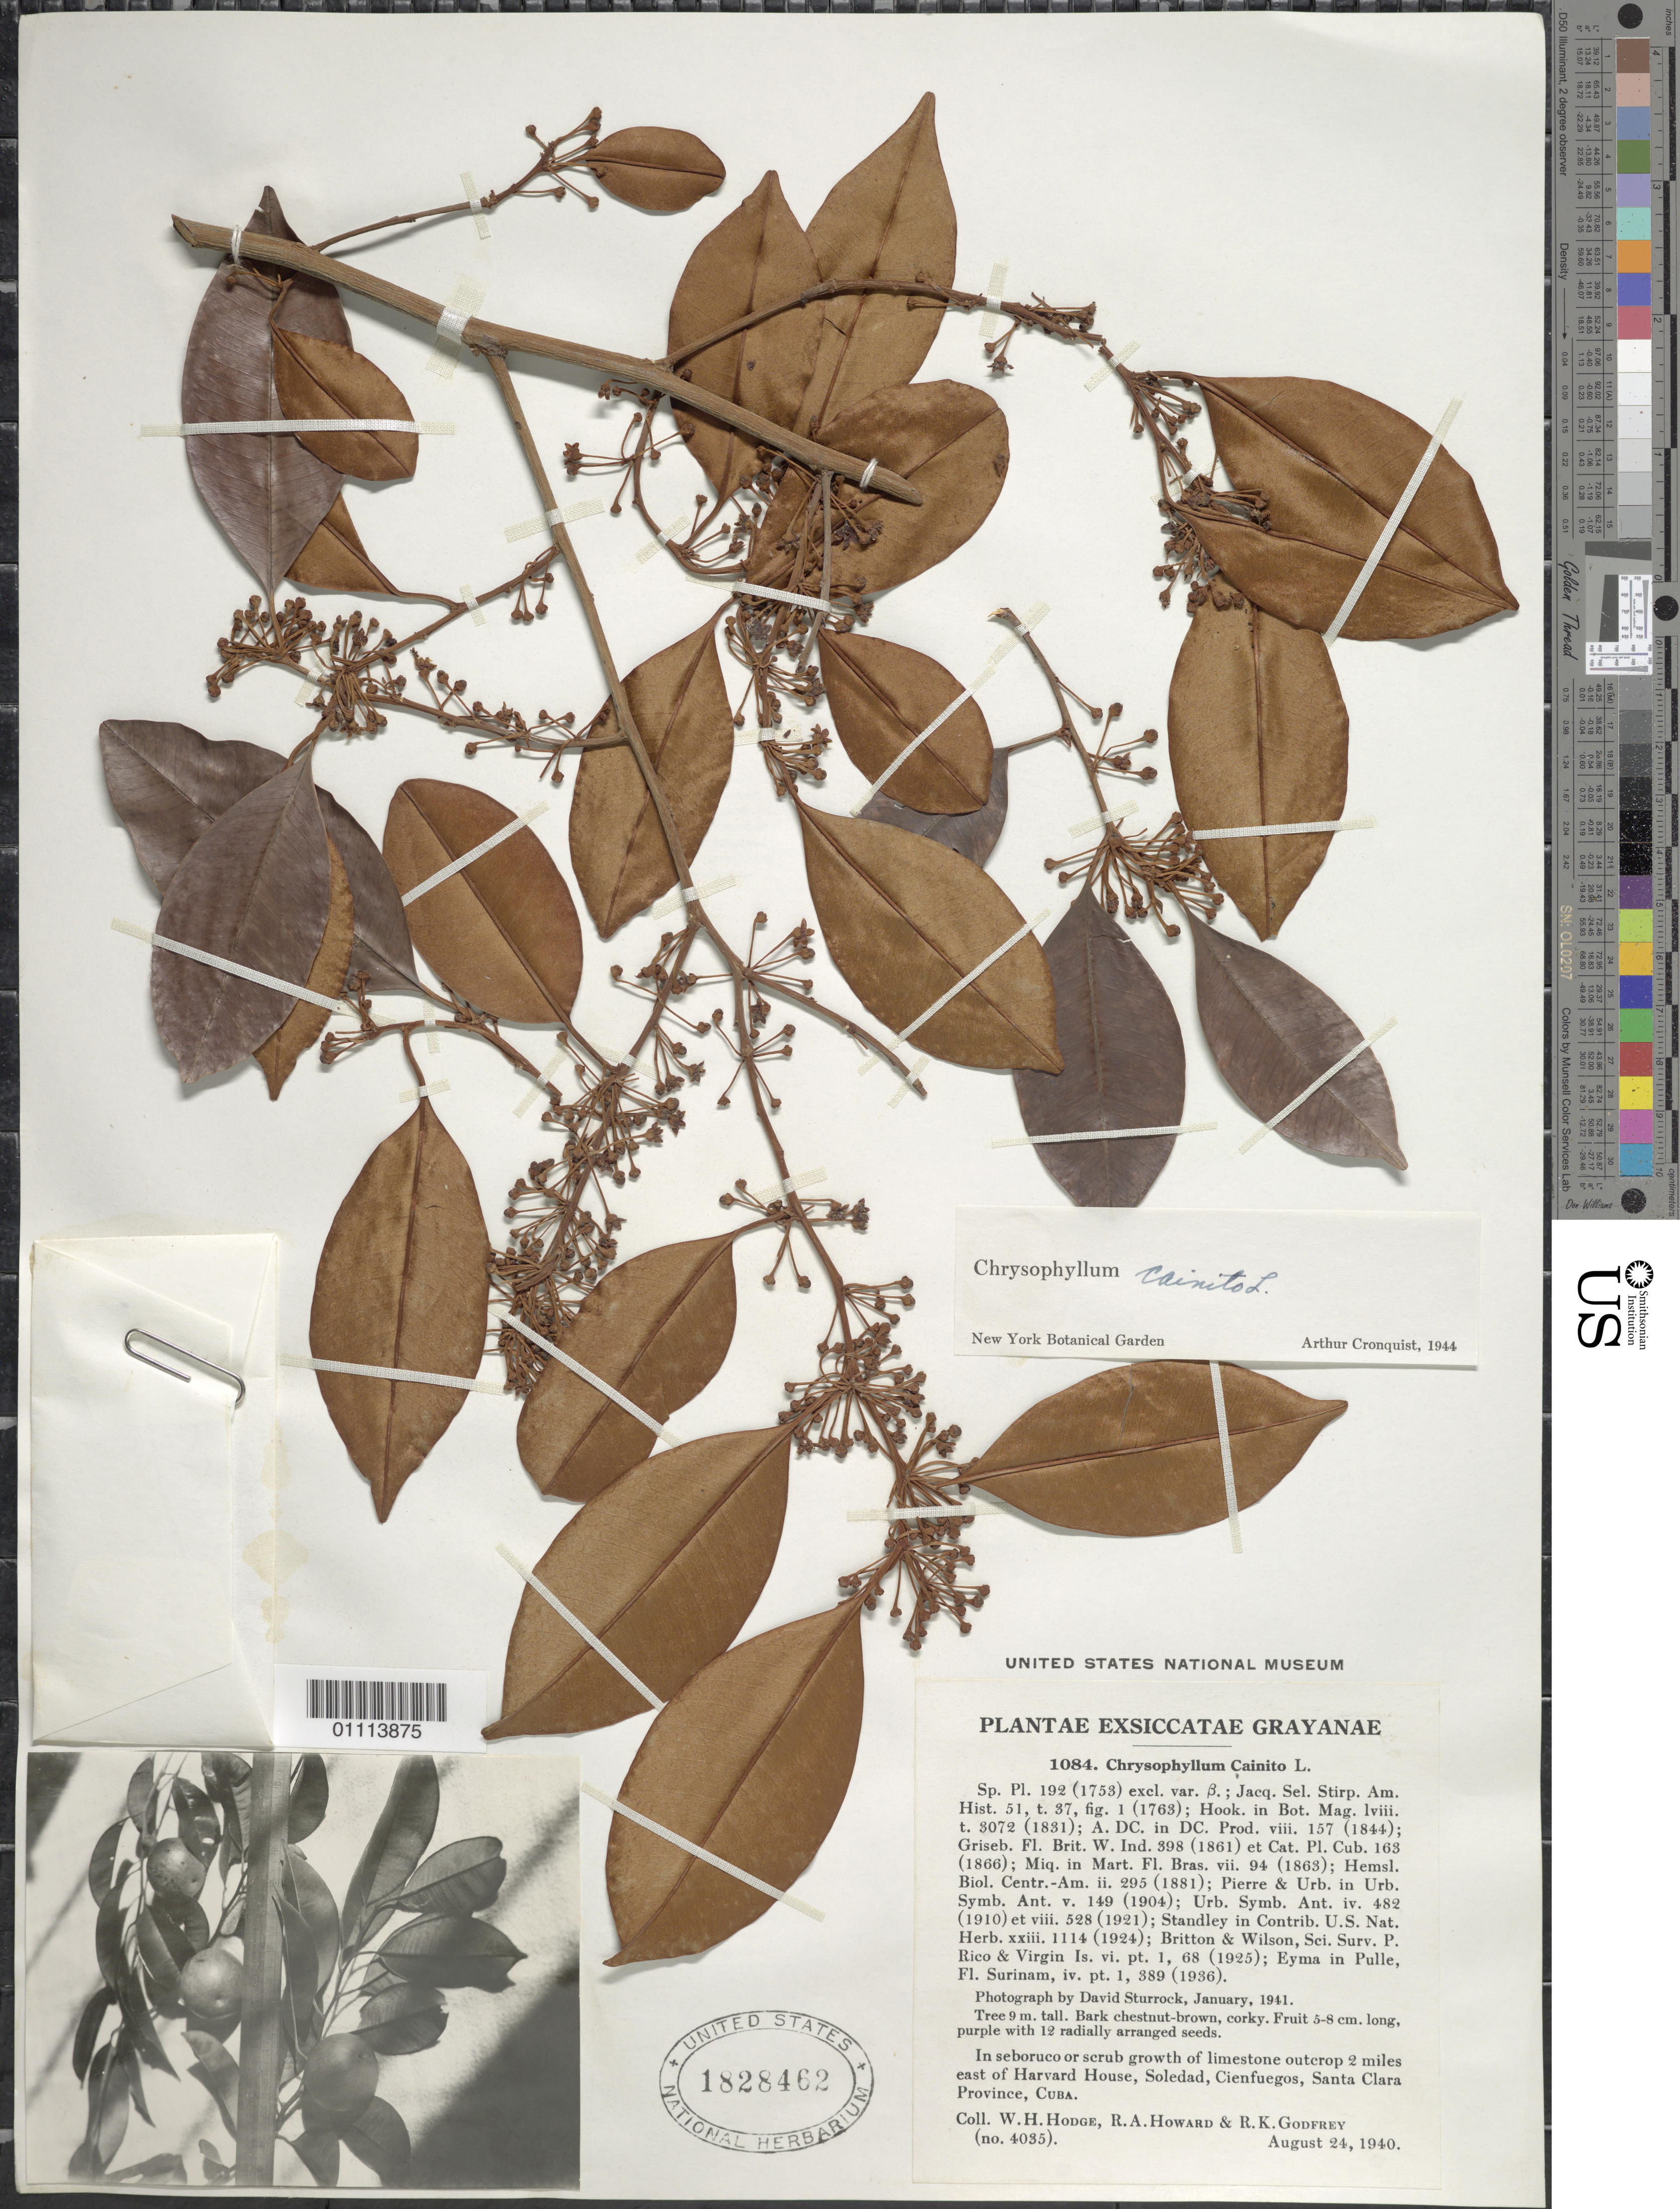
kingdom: Plantae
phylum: Tracheophyta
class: Magnoliopsida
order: Ericales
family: Sapotaceae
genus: Chrysophyllum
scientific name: Chrysophyllum cainito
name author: L.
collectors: W. Hodge, R. A. Howard & R. K. Godfrey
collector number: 4035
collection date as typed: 24 Aug 1940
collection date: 1940-08-24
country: Cuba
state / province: Cienfuegos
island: Cuba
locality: In seboruco scrubs growth of limestone outcrop 2 miles E of Harvard House, Soledad, Cienfuegos, Santa Clara Province, Cuba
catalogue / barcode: US 1828462